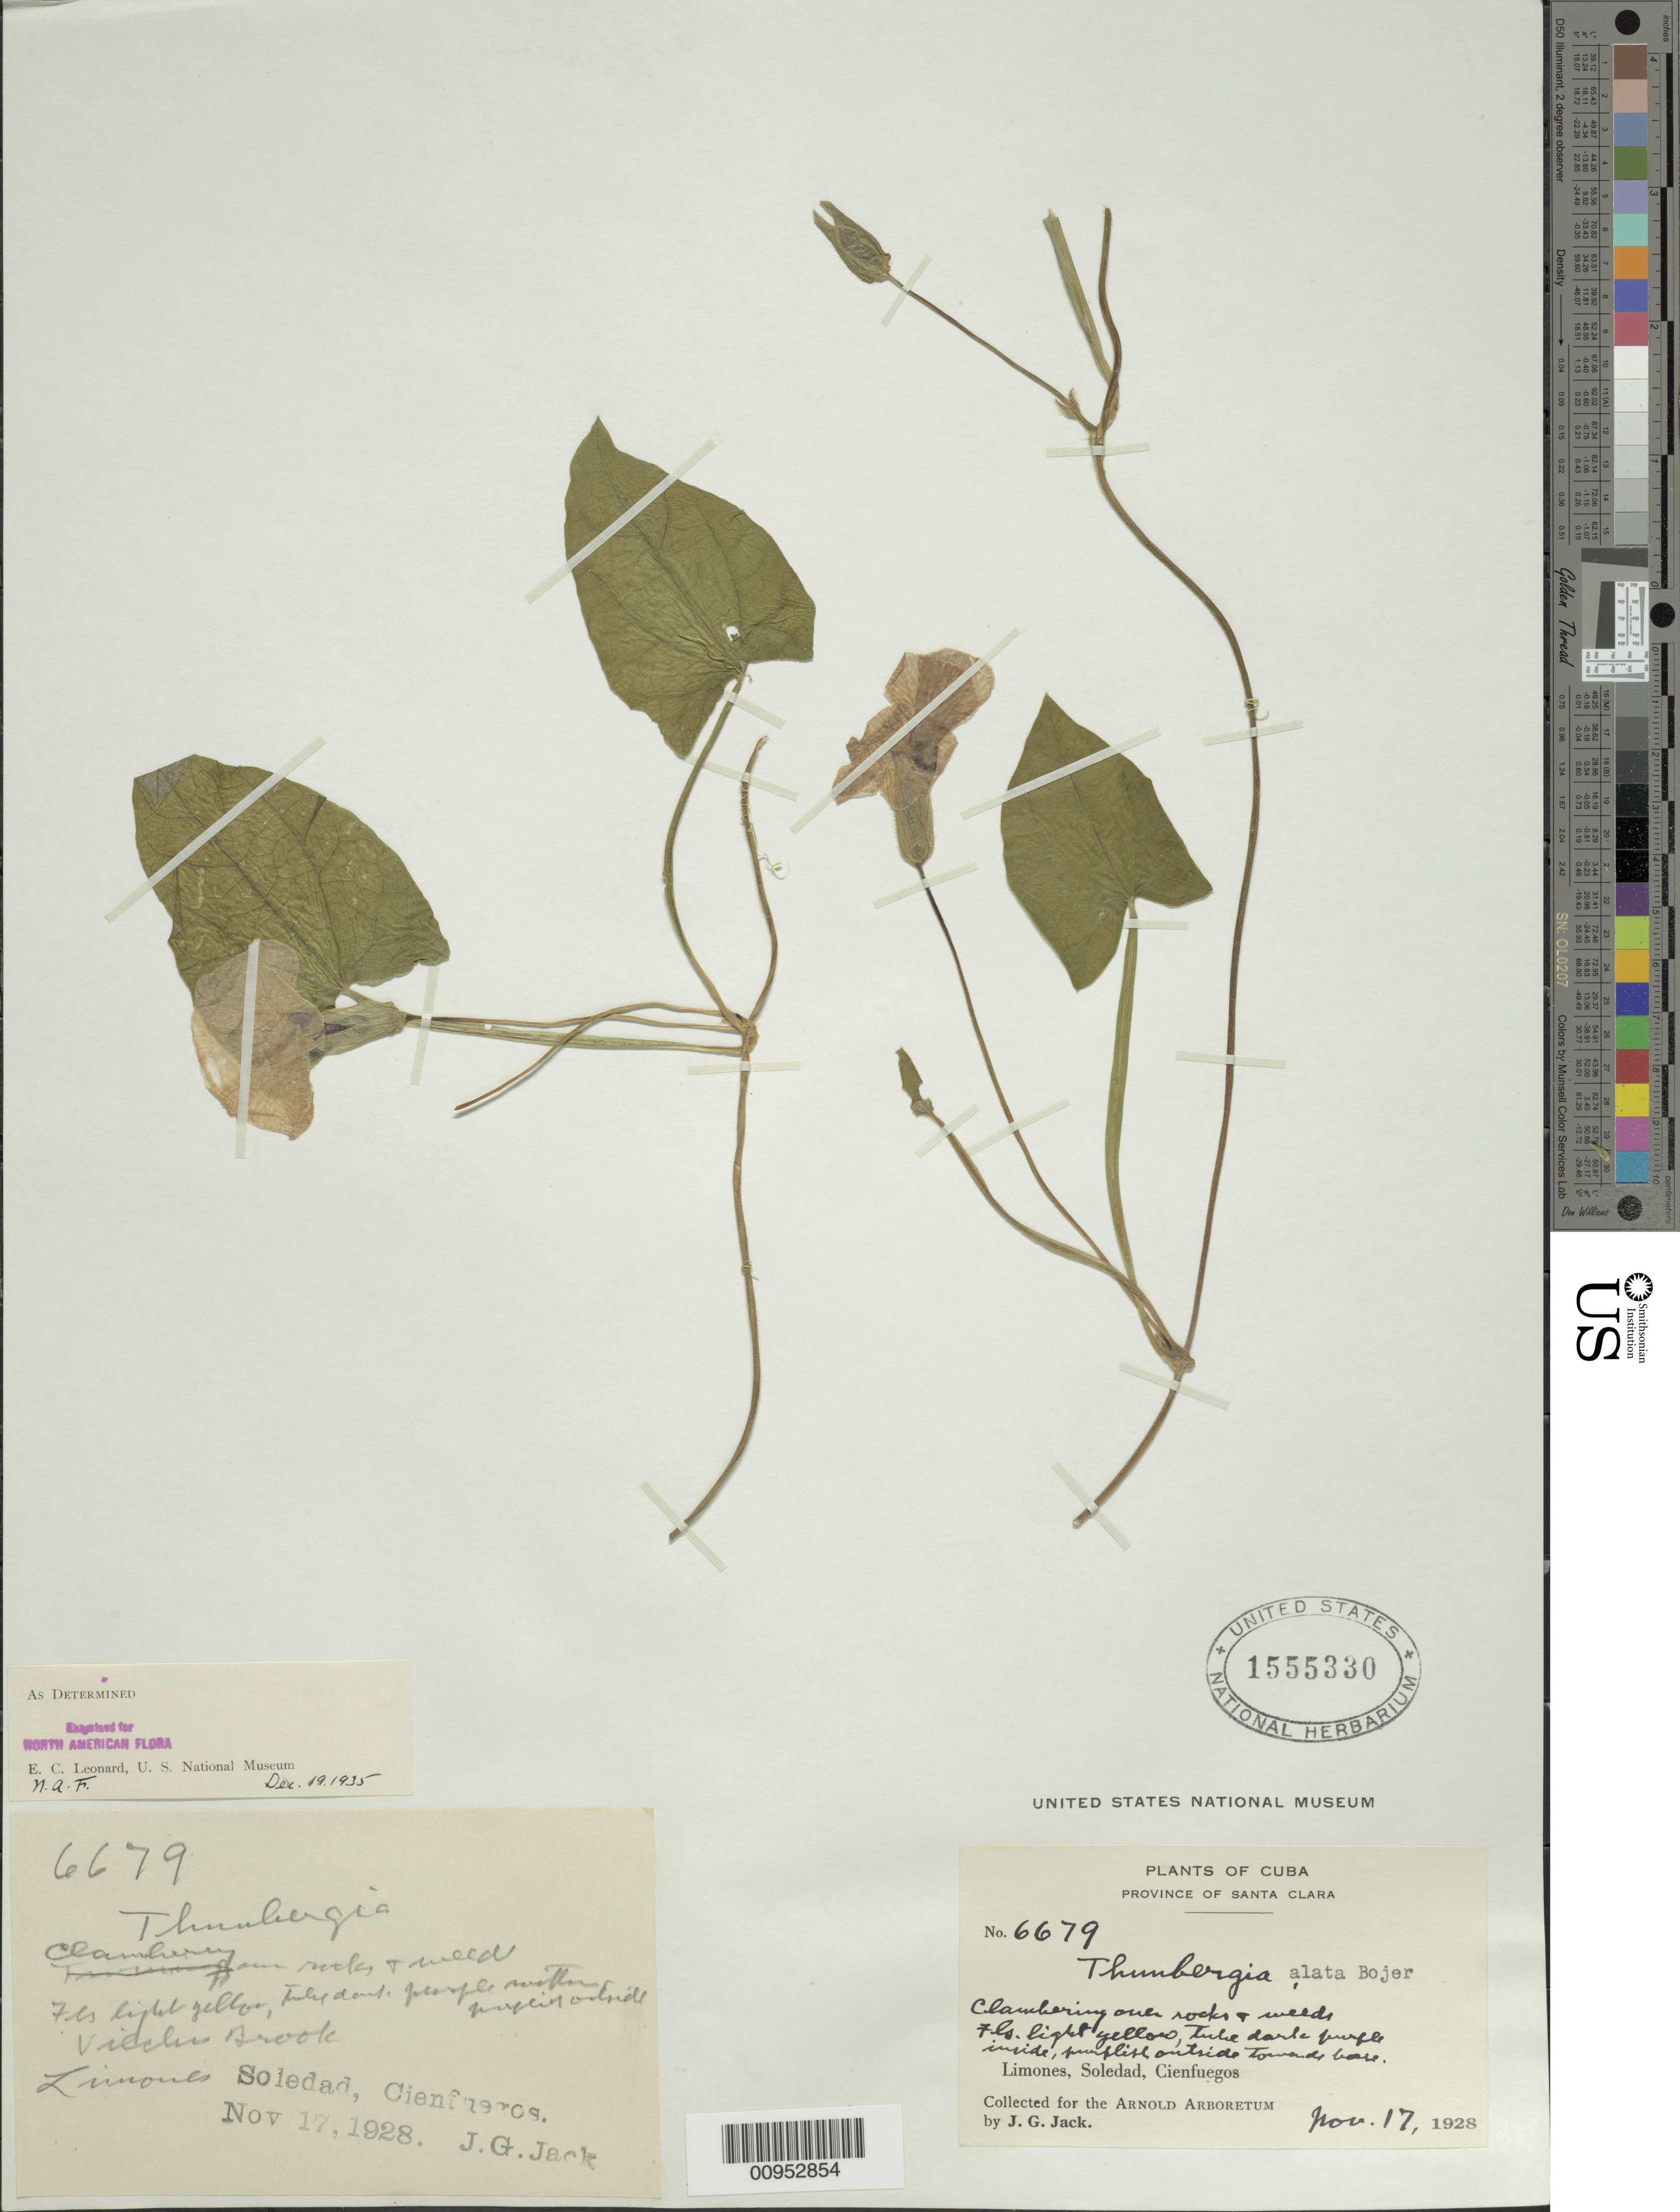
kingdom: Plantae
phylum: Tracheophyta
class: Magnoliopsida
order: Lamiales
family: Acanthaceae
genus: Thunbergia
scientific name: Thunbergia alata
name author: Bojer ex Sims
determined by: Leonard, Emery C., (US)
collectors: J. G. Jack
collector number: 6679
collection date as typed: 17 Nov 1928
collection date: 1928-11-17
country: Cuba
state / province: Cienfuegos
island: Cuba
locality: Limones, Soledad, Cienfuegos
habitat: Climbing over rocks and weeds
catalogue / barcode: US 1555330